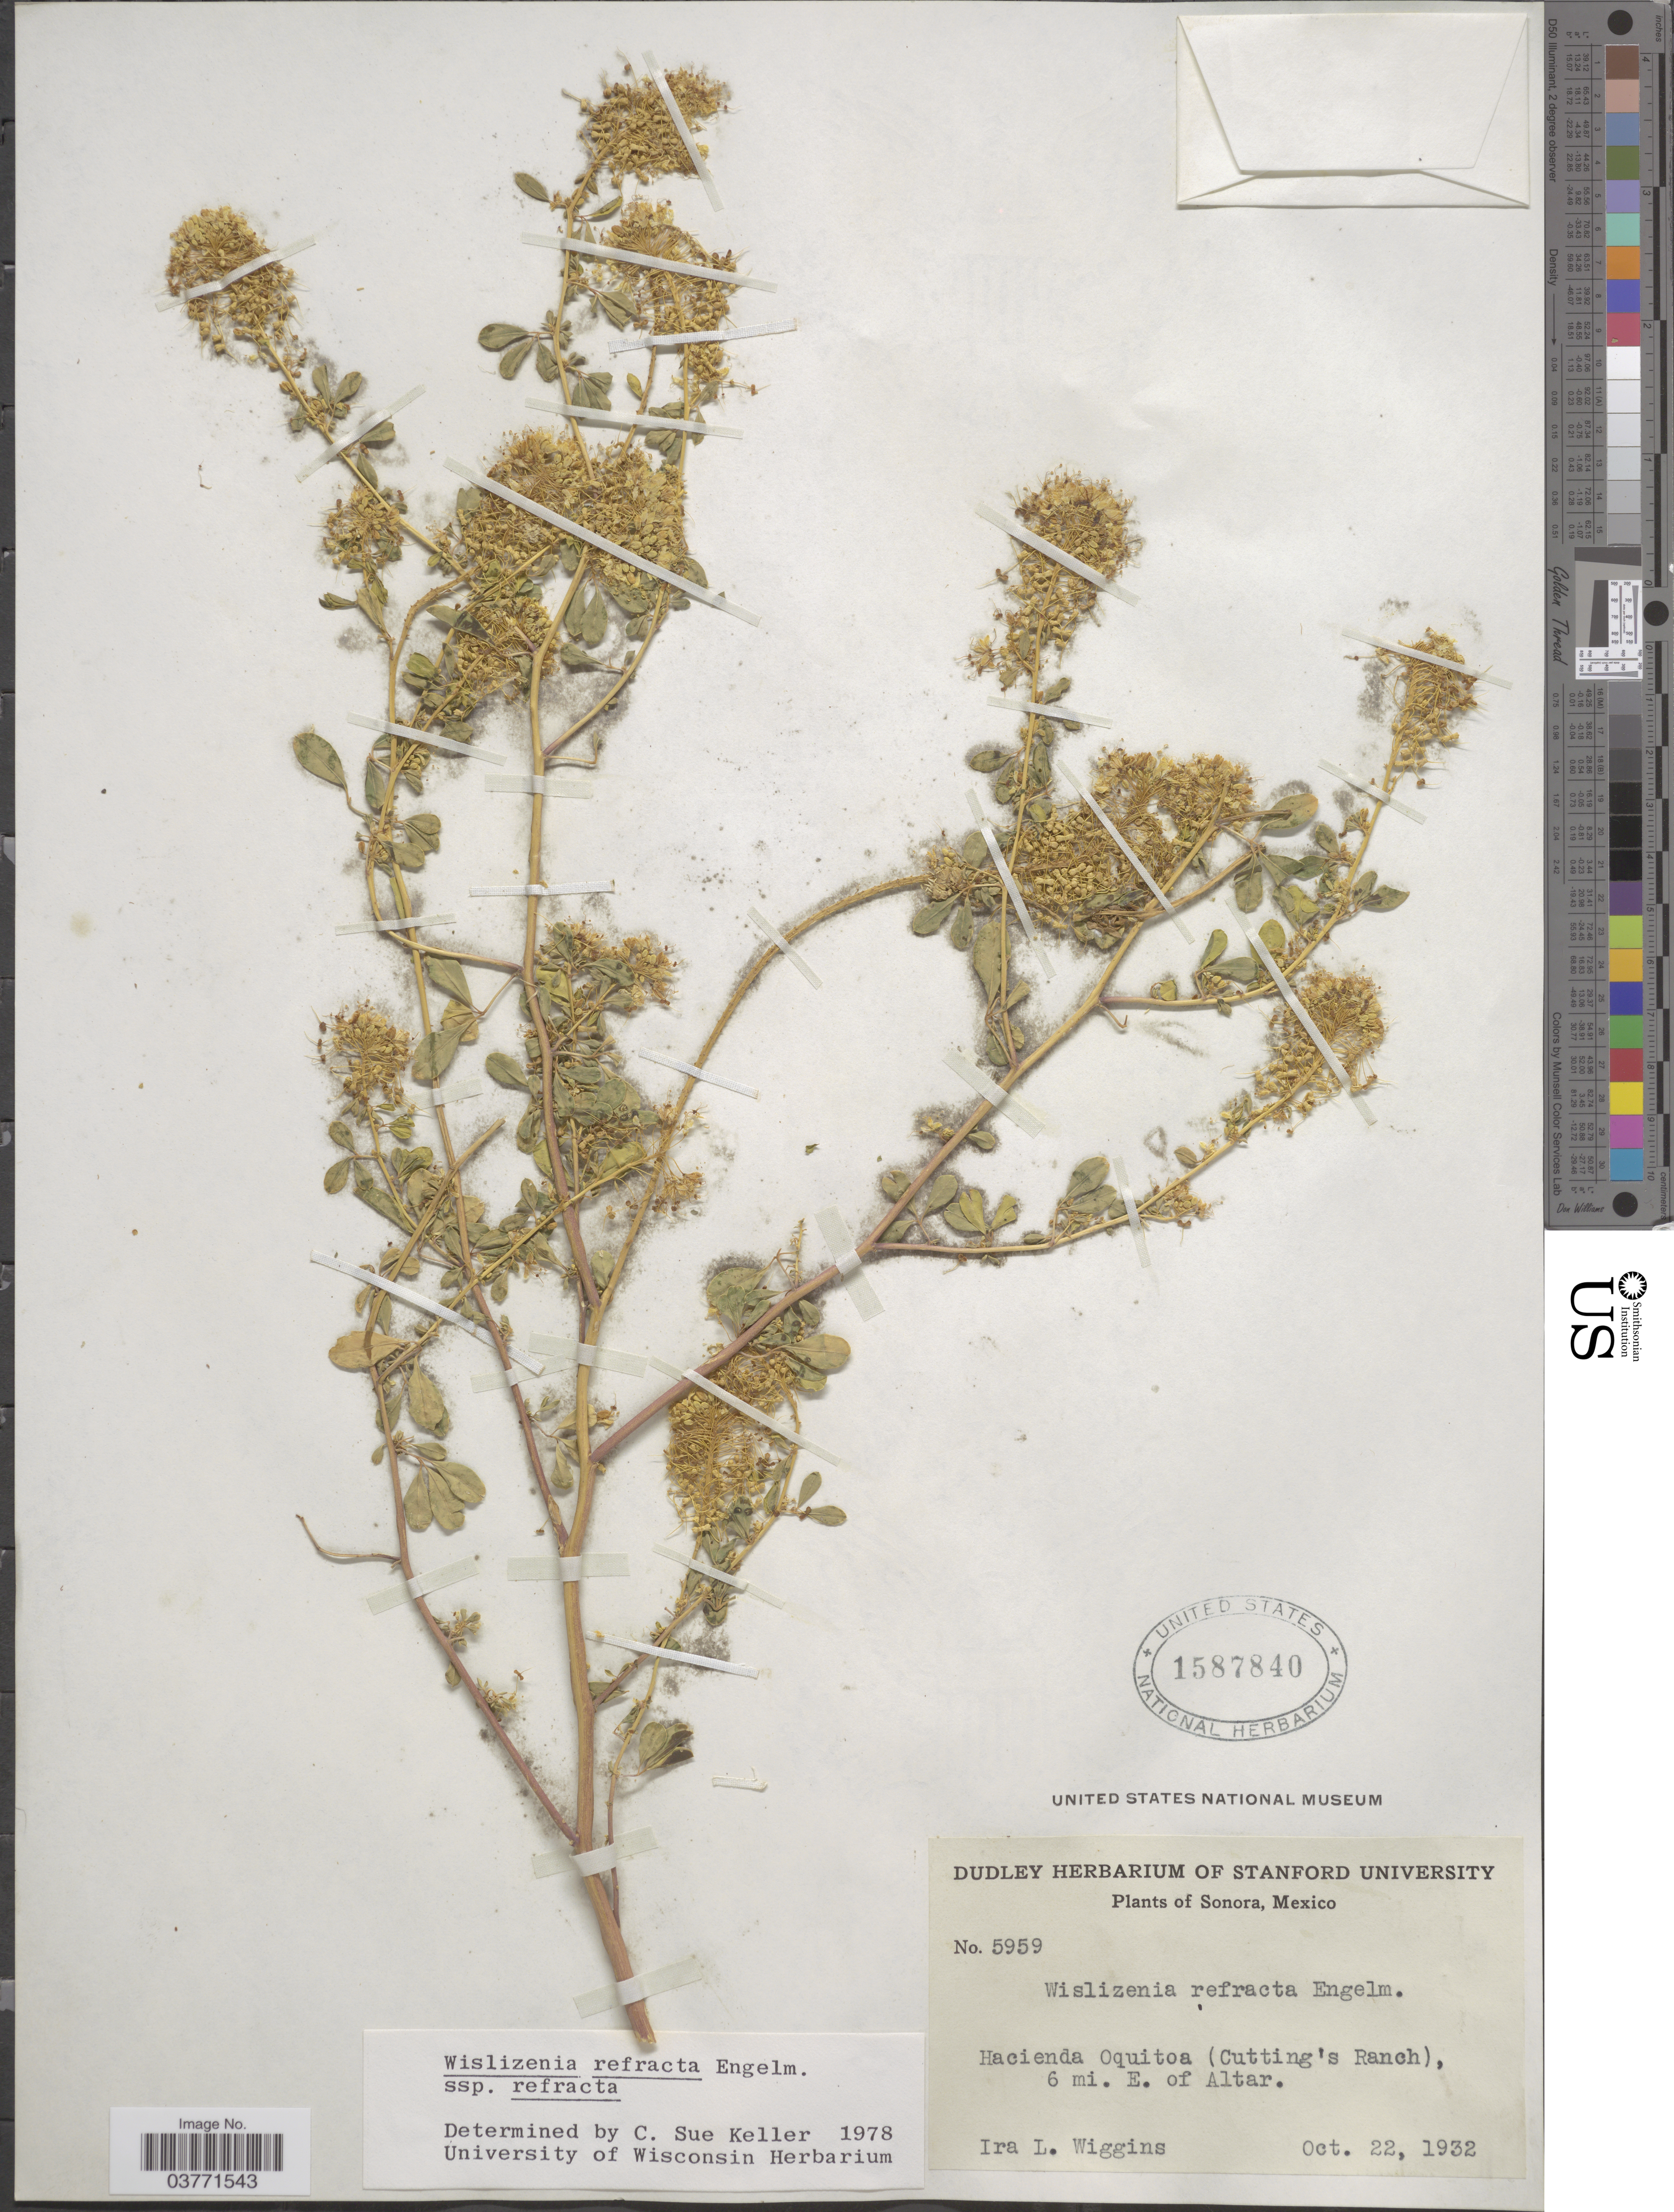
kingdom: Plantae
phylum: Tracheophyta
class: Magnoliopsida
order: Brassicales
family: Cleomaceae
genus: Cleomella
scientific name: Cleomella refracta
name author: (Engelm.) J.C. Hall & Roalson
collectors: I. L. Wiggins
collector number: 5959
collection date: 1932-10-22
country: Mexico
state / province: Sonora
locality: Hacienda Oquitoa (Cutting's Ranch), 6 mi. E. of Altar.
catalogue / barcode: US 1587840